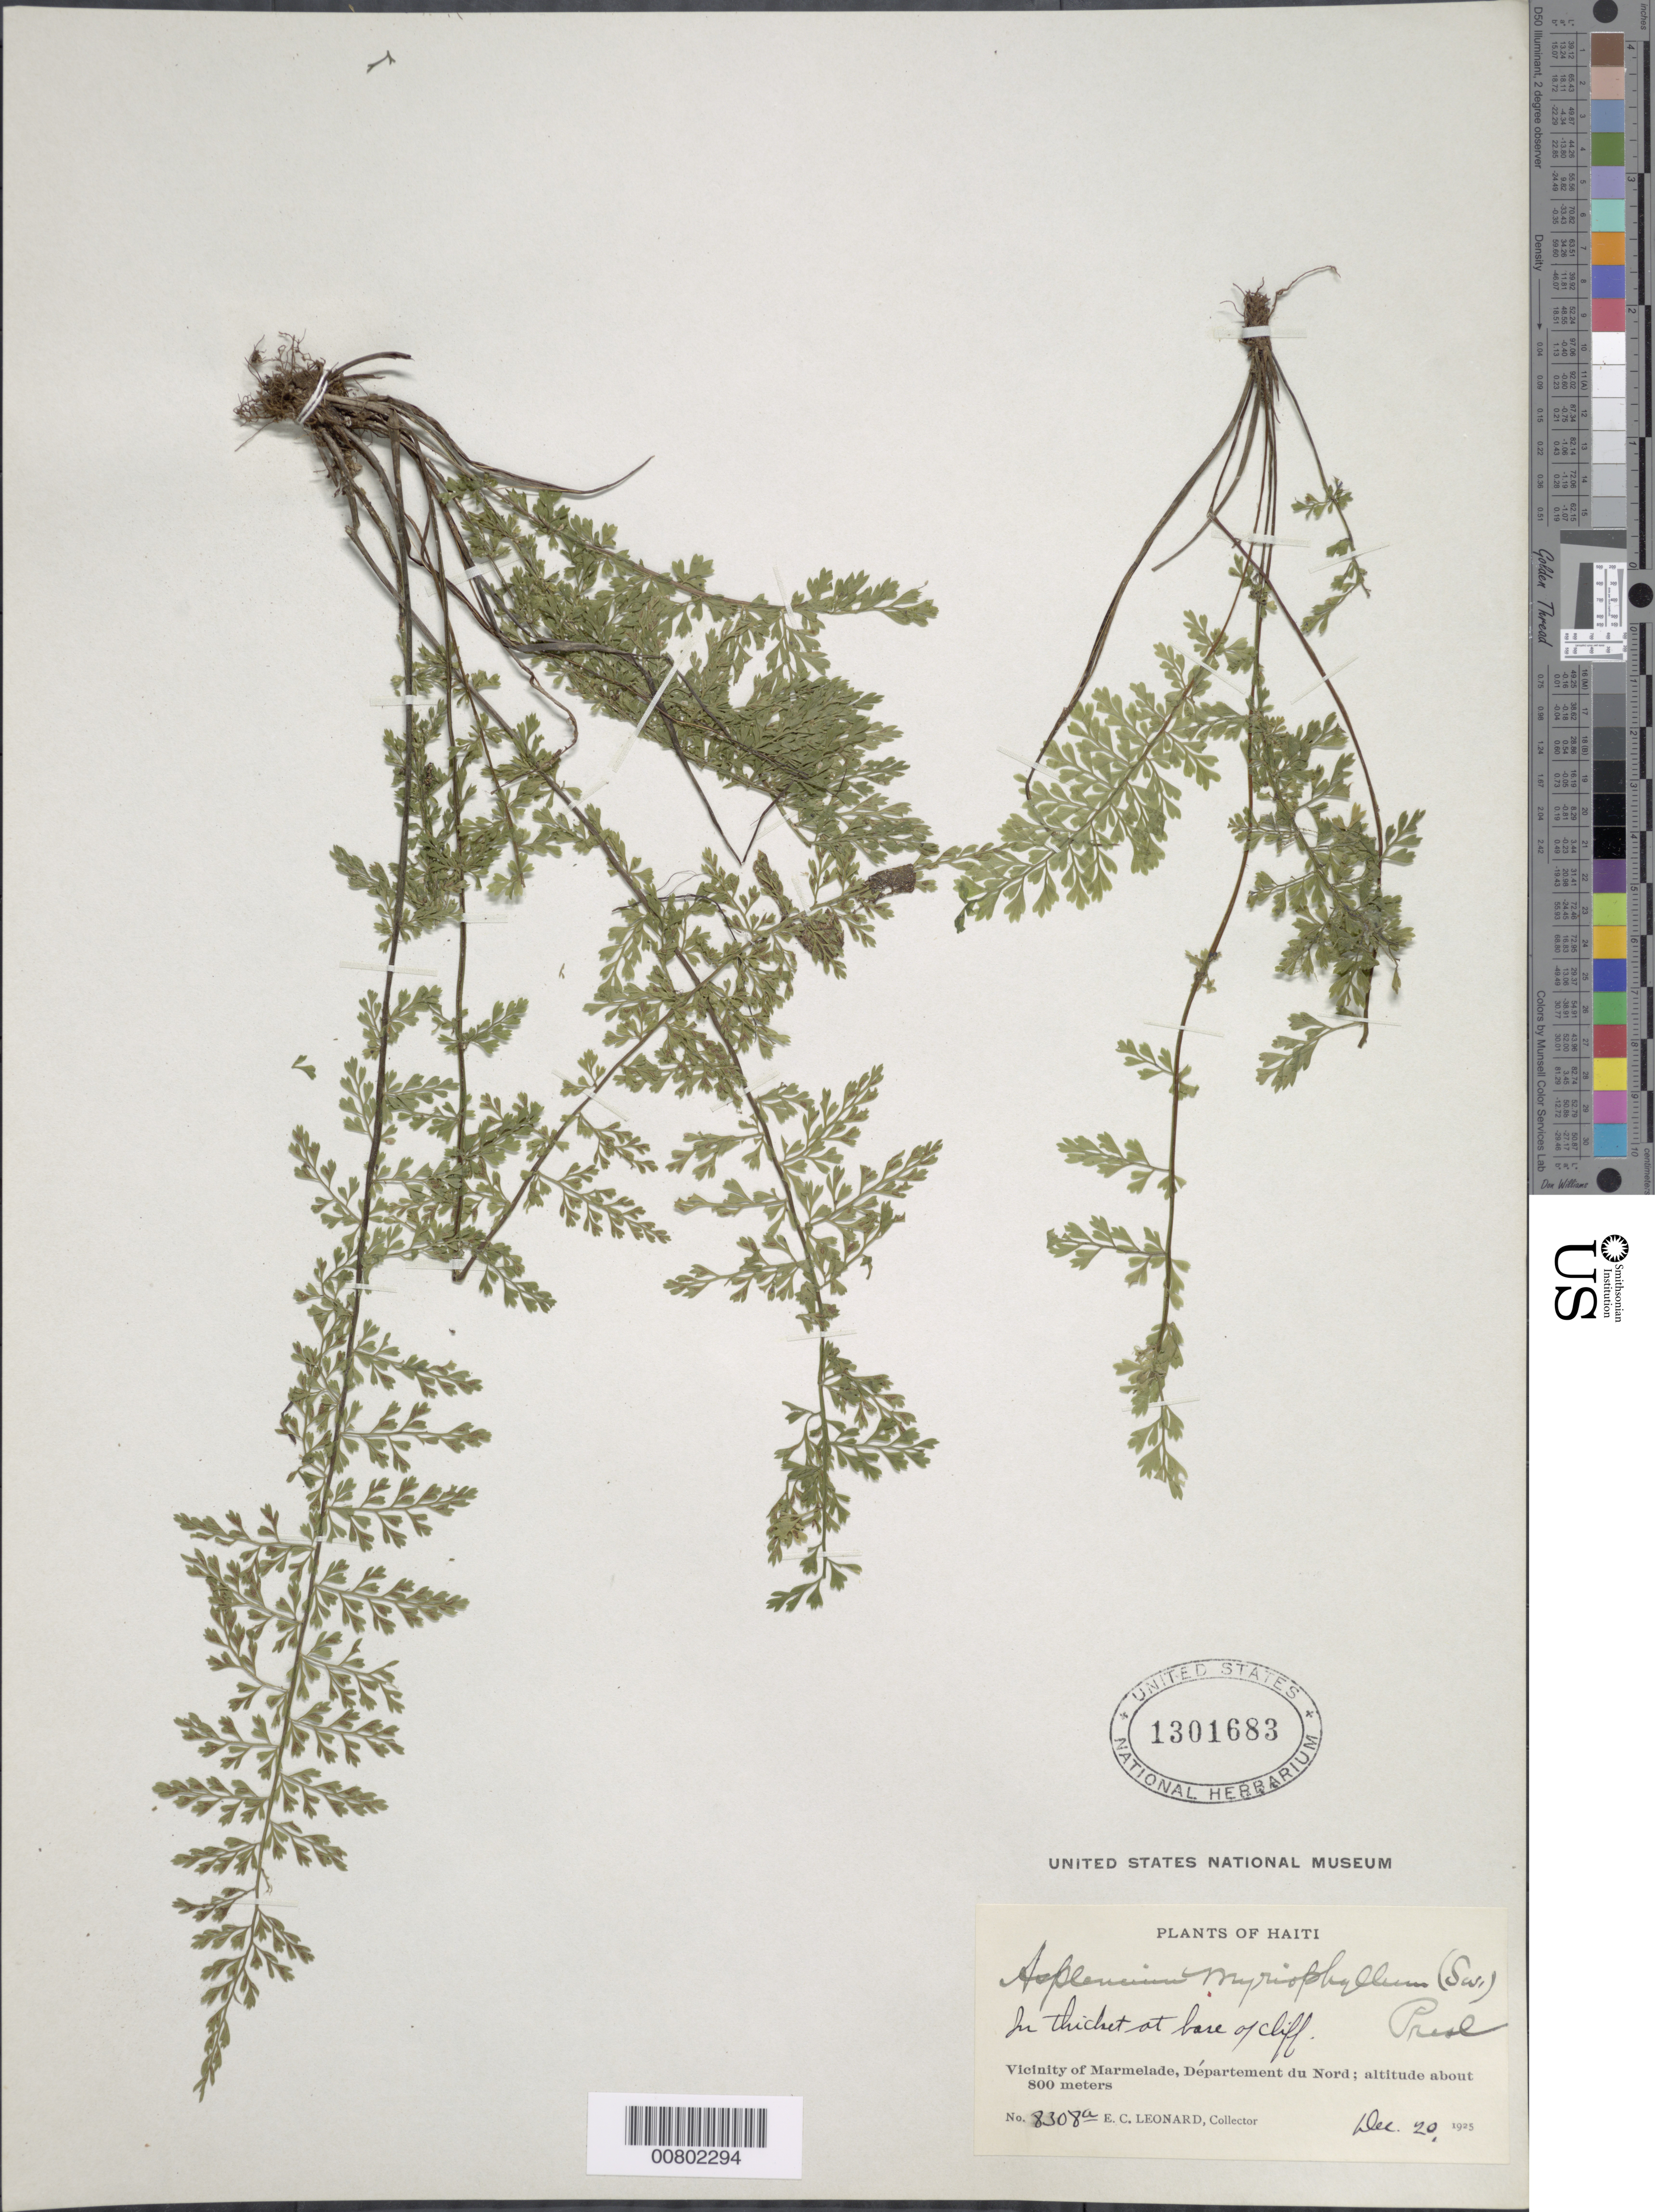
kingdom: Plantae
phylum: Tracheophyta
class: Polypodiopsida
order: Polypodiales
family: Aspleniaceae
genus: Asplenium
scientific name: Asplenium myriophyllum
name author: (Sw.) C. Presl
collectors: E. C. Leonard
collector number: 8308a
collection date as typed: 20 Feb 1926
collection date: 1926-02-20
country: Haiti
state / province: Nord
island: Hispaniola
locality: Marmelade vicinity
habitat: Thicket at base of cliff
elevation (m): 800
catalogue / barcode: US 1301683